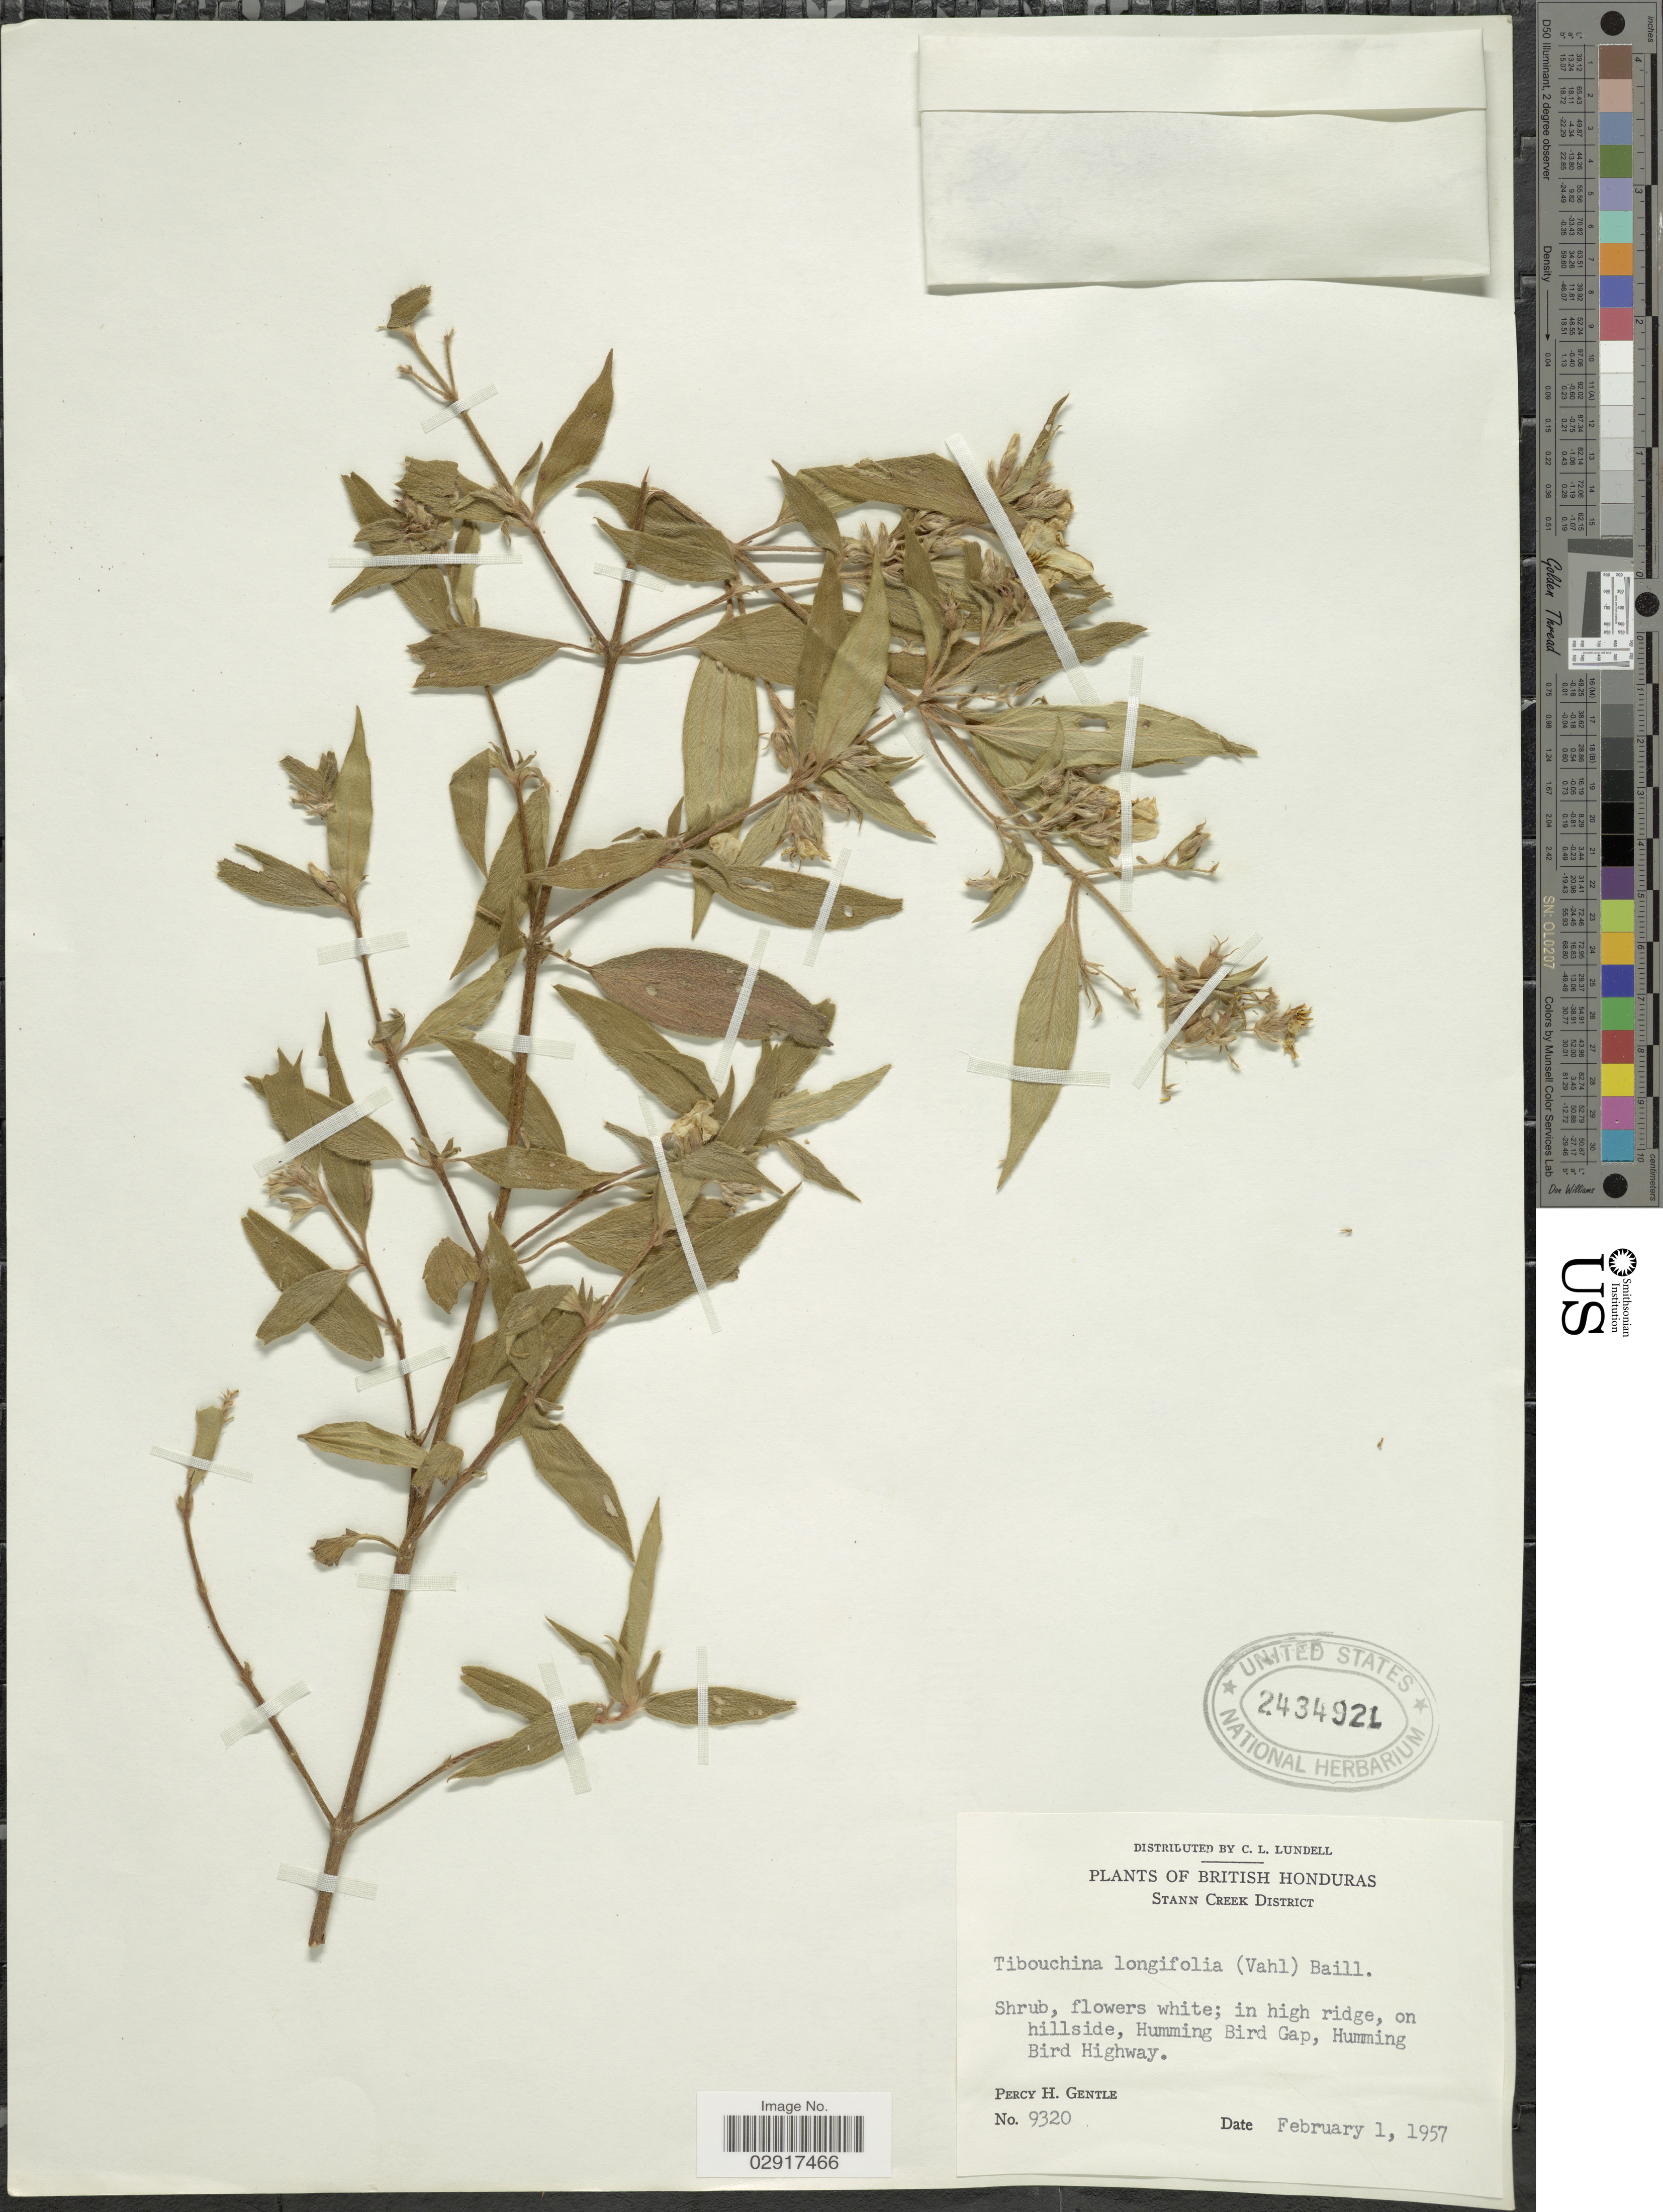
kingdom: Plantae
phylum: Tracheophyta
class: Magnoliopsida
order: Myrtales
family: Melastomataceae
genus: Chaetogastra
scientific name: Chaetogastra longifolia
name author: (Vahl) DC.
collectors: P. H. Gentle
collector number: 9320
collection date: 1957-02-01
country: Belize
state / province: Stann Creek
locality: British Honduras. Stann Creek District. In high ridge, on hillside, Humming Bird Gap, Humming Bird Highway.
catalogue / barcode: US 2434921